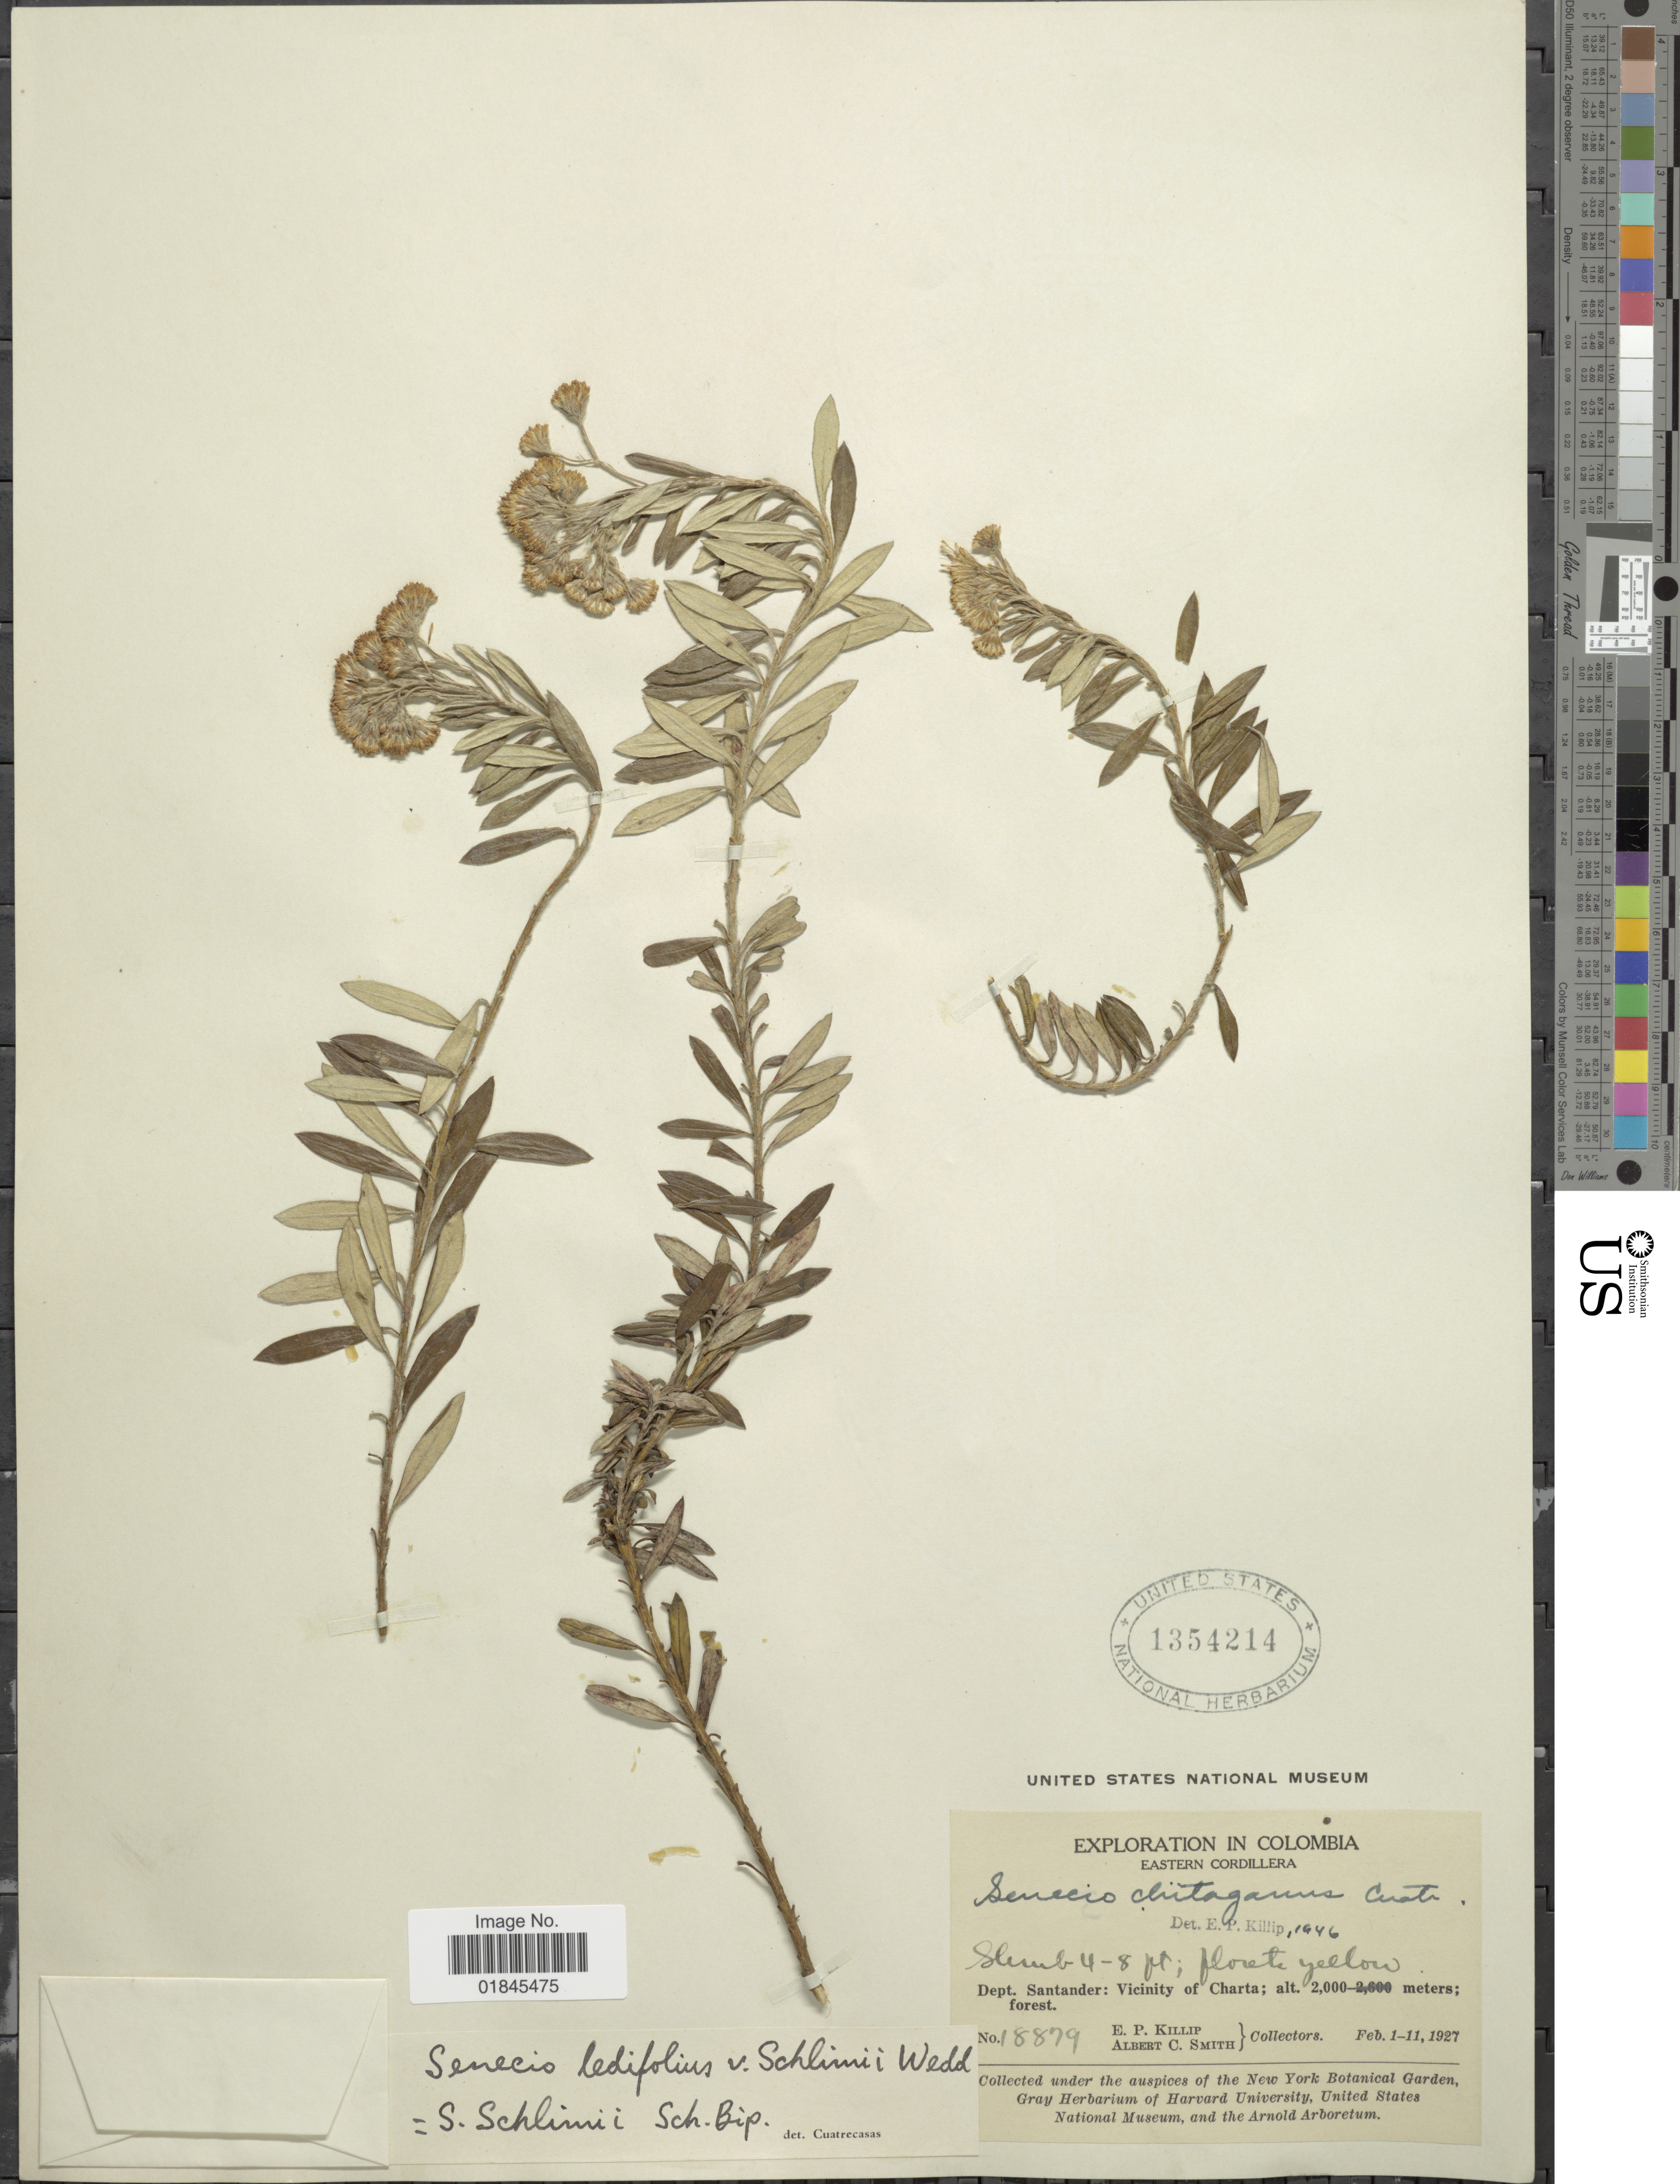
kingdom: Plantae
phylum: Tracheophyta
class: Magnoliopsida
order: Asterales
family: Asteraceae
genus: Pentacalia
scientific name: Pentacalia ledifolia subsp. schlimii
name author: (Wedd.) Cuatrec.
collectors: E. P. Killip & A. C. Smith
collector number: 18879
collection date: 1927-02-01/1927-02-11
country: Colombia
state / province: Santander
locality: Eastern Cordillera. Dept. Santander: Vicinity of Charta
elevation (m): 2000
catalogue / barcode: US 1354214